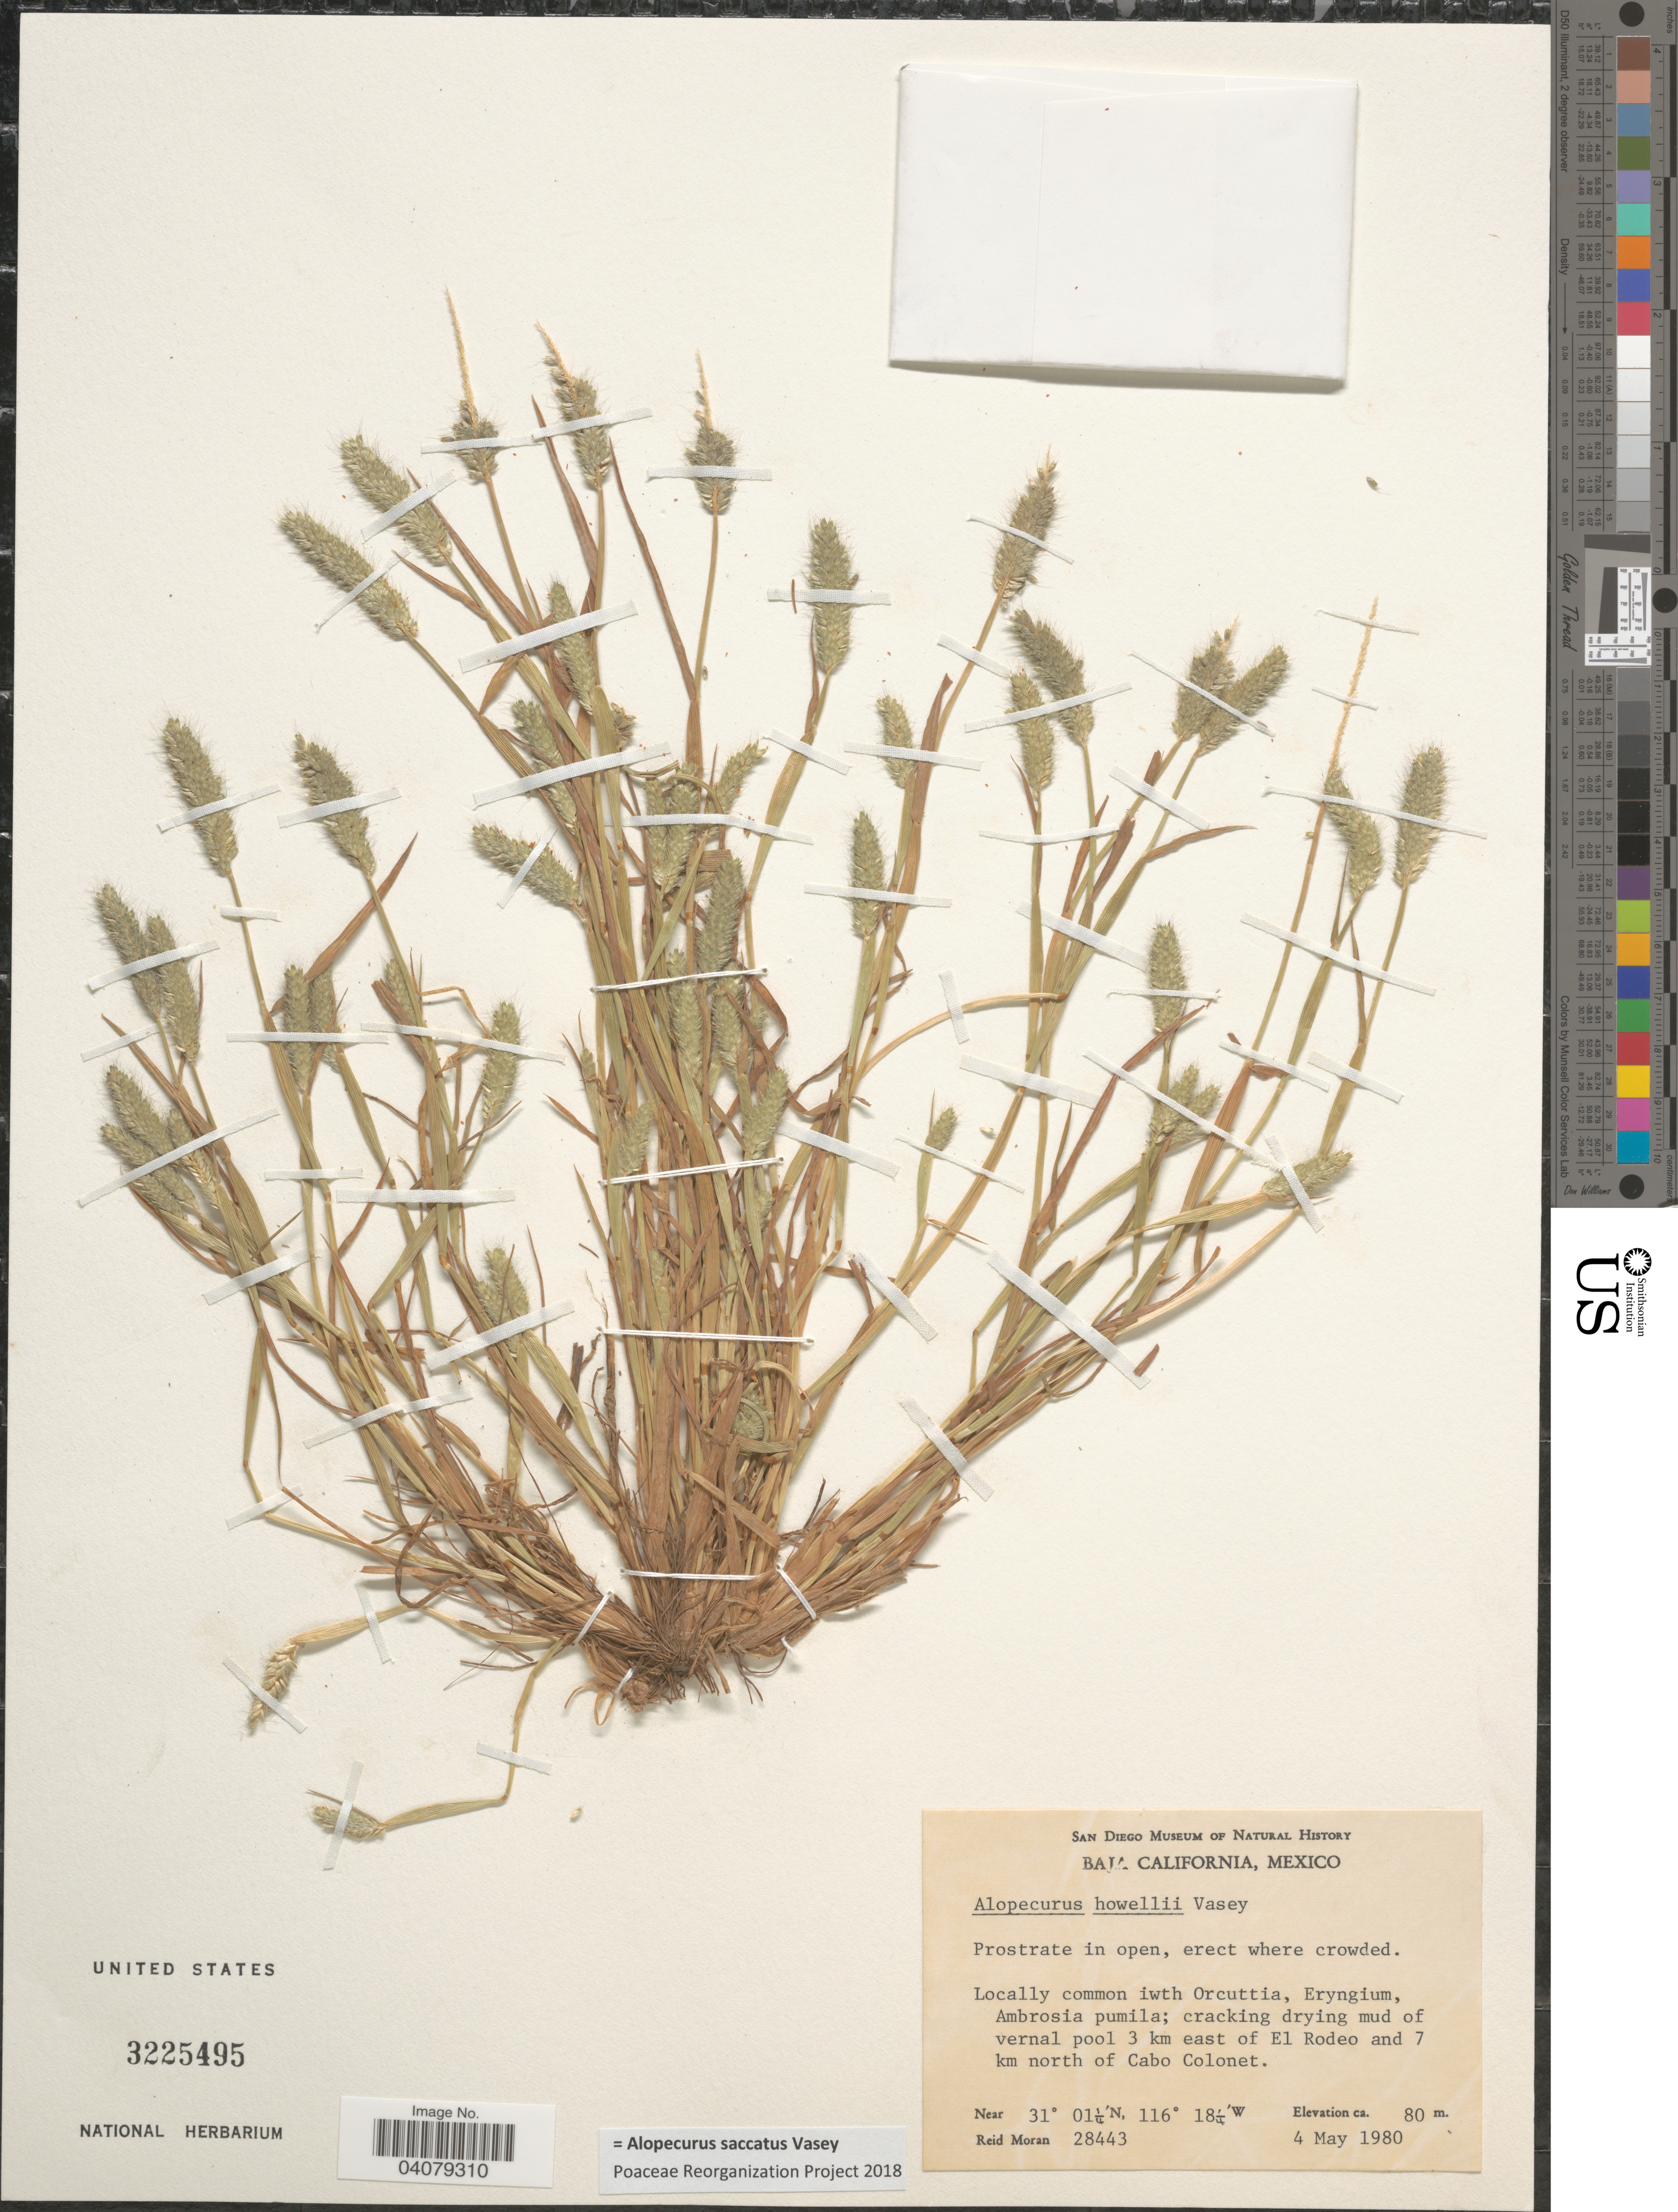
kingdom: Plantae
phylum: Tracheophyta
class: Liliopsida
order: Poales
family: Poaceae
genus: Alopecurus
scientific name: Alopecurus saccatus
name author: Vasey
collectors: R. Moran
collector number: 28443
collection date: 1980-05-04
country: Mexico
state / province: Baja California Norte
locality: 3 km east of El Rodeo and 7 km north of Cabo Colonet.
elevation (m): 80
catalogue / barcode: US 3225495